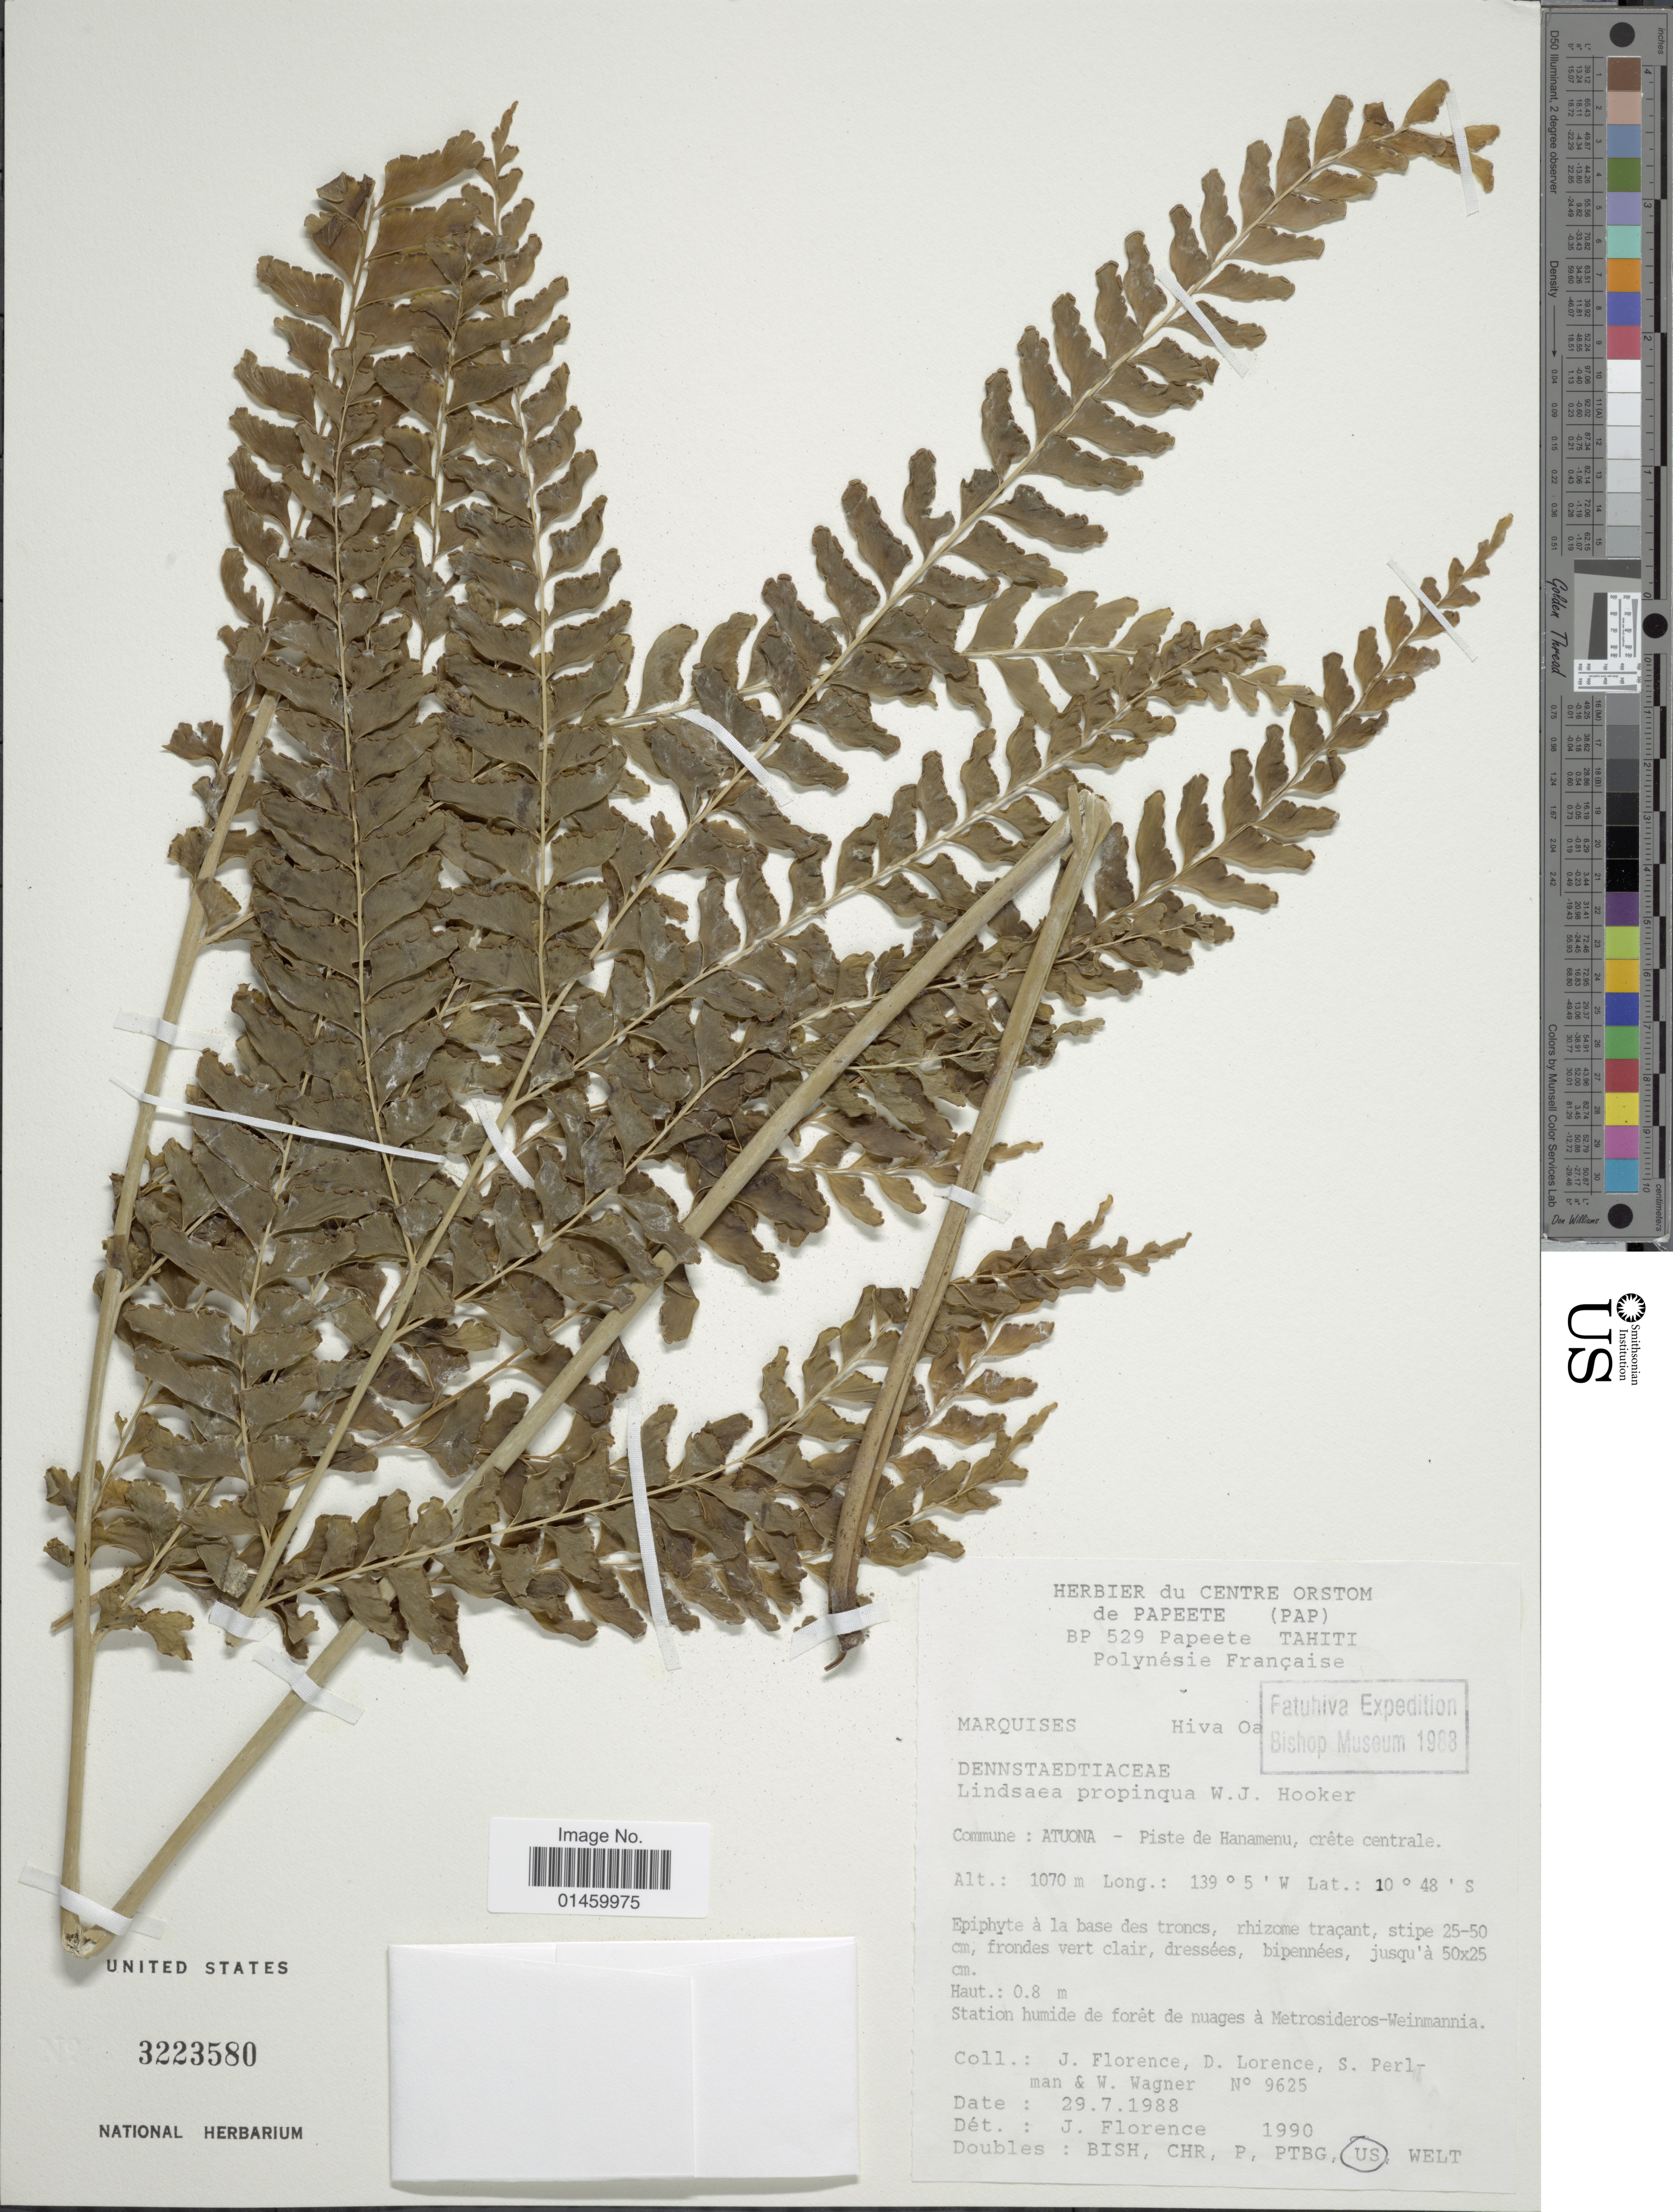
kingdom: Plantae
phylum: Tracheophyta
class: Polypodiopsida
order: Polypodiales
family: Lindsaeaceae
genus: Lindsaea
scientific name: Lindsaea propinqua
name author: Hook.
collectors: J. Florence, D. Lorence, S. Perlman & W. Wagner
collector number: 9625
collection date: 1988-07-29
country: French Polynesia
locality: BP 529 Papeete Tahiti. Polynesie Francaise. Commune: Atuona - Piste de Hanamenu, crete centrale. Marquises Hiva Oa.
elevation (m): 1070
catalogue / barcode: US 3223580